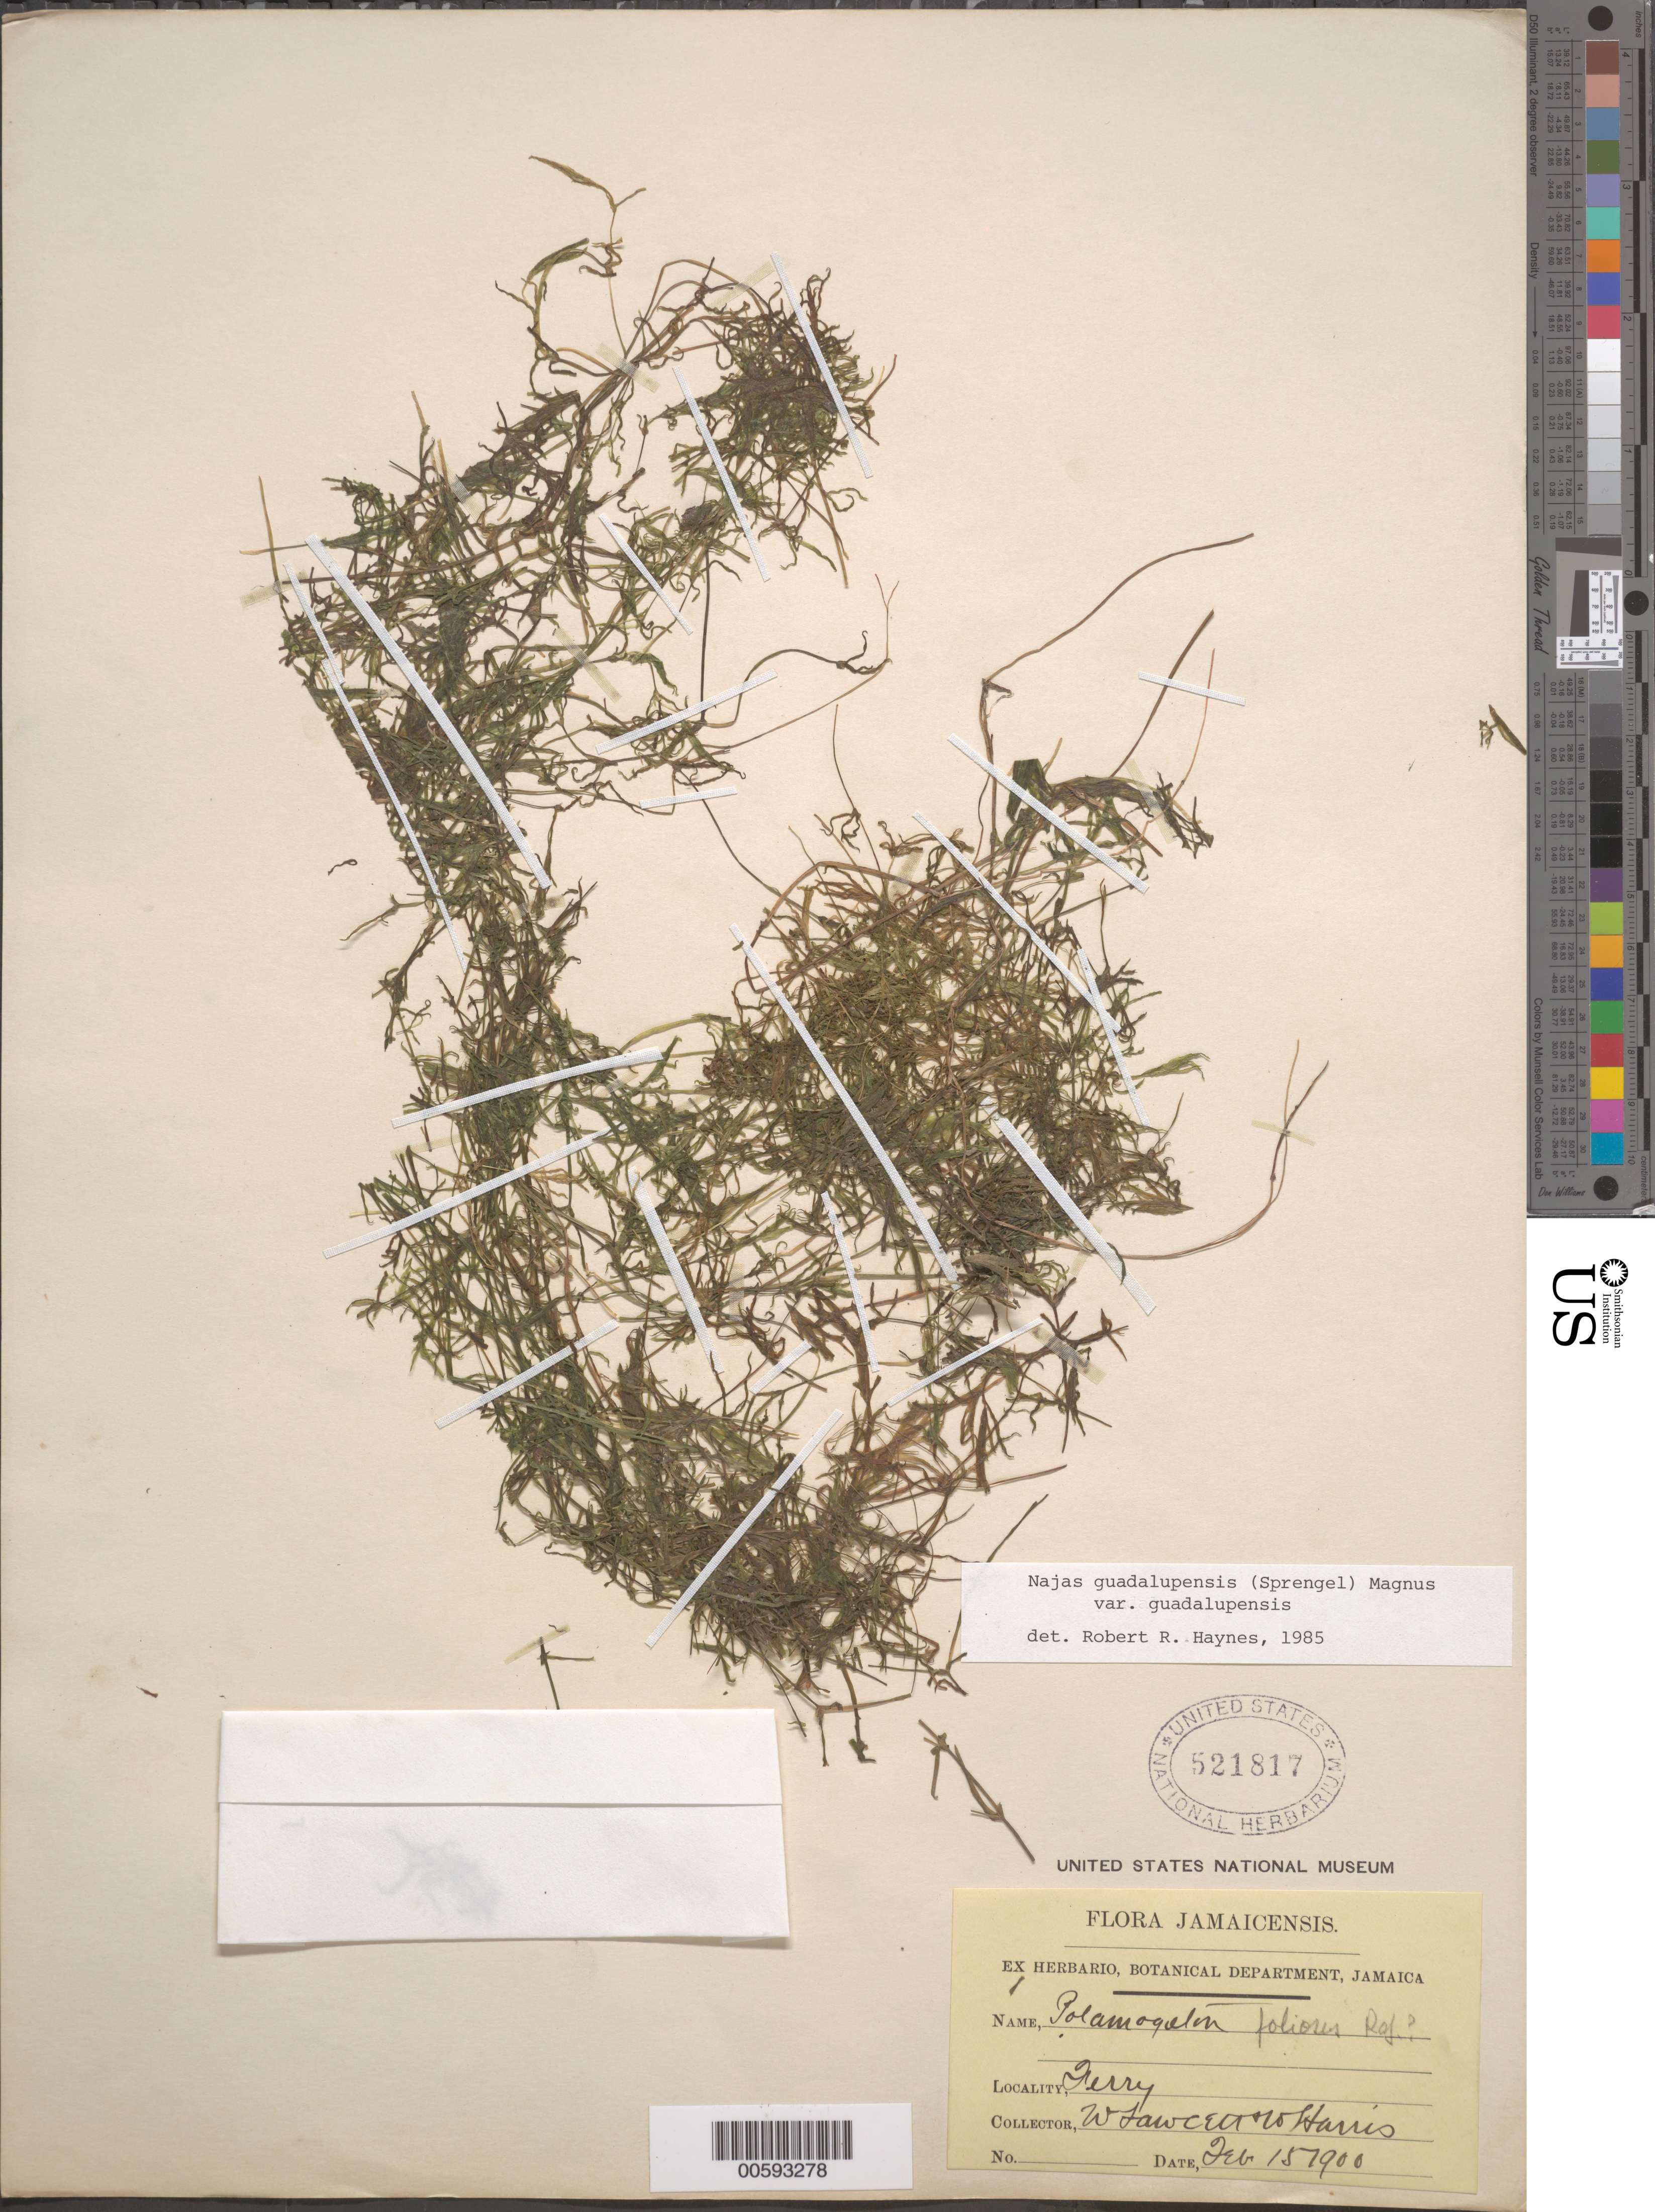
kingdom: Plantae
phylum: Tracheophyta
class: Liliopsida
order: Alismatales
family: Hydrocharitaceae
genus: Najas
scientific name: Najas guadalupensis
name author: (Spreng.) Magnus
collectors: W. L. Harris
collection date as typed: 15 Feb 1900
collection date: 1900-02-15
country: Jamaica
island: Greater Antilles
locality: Ferry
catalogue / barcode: US 521817